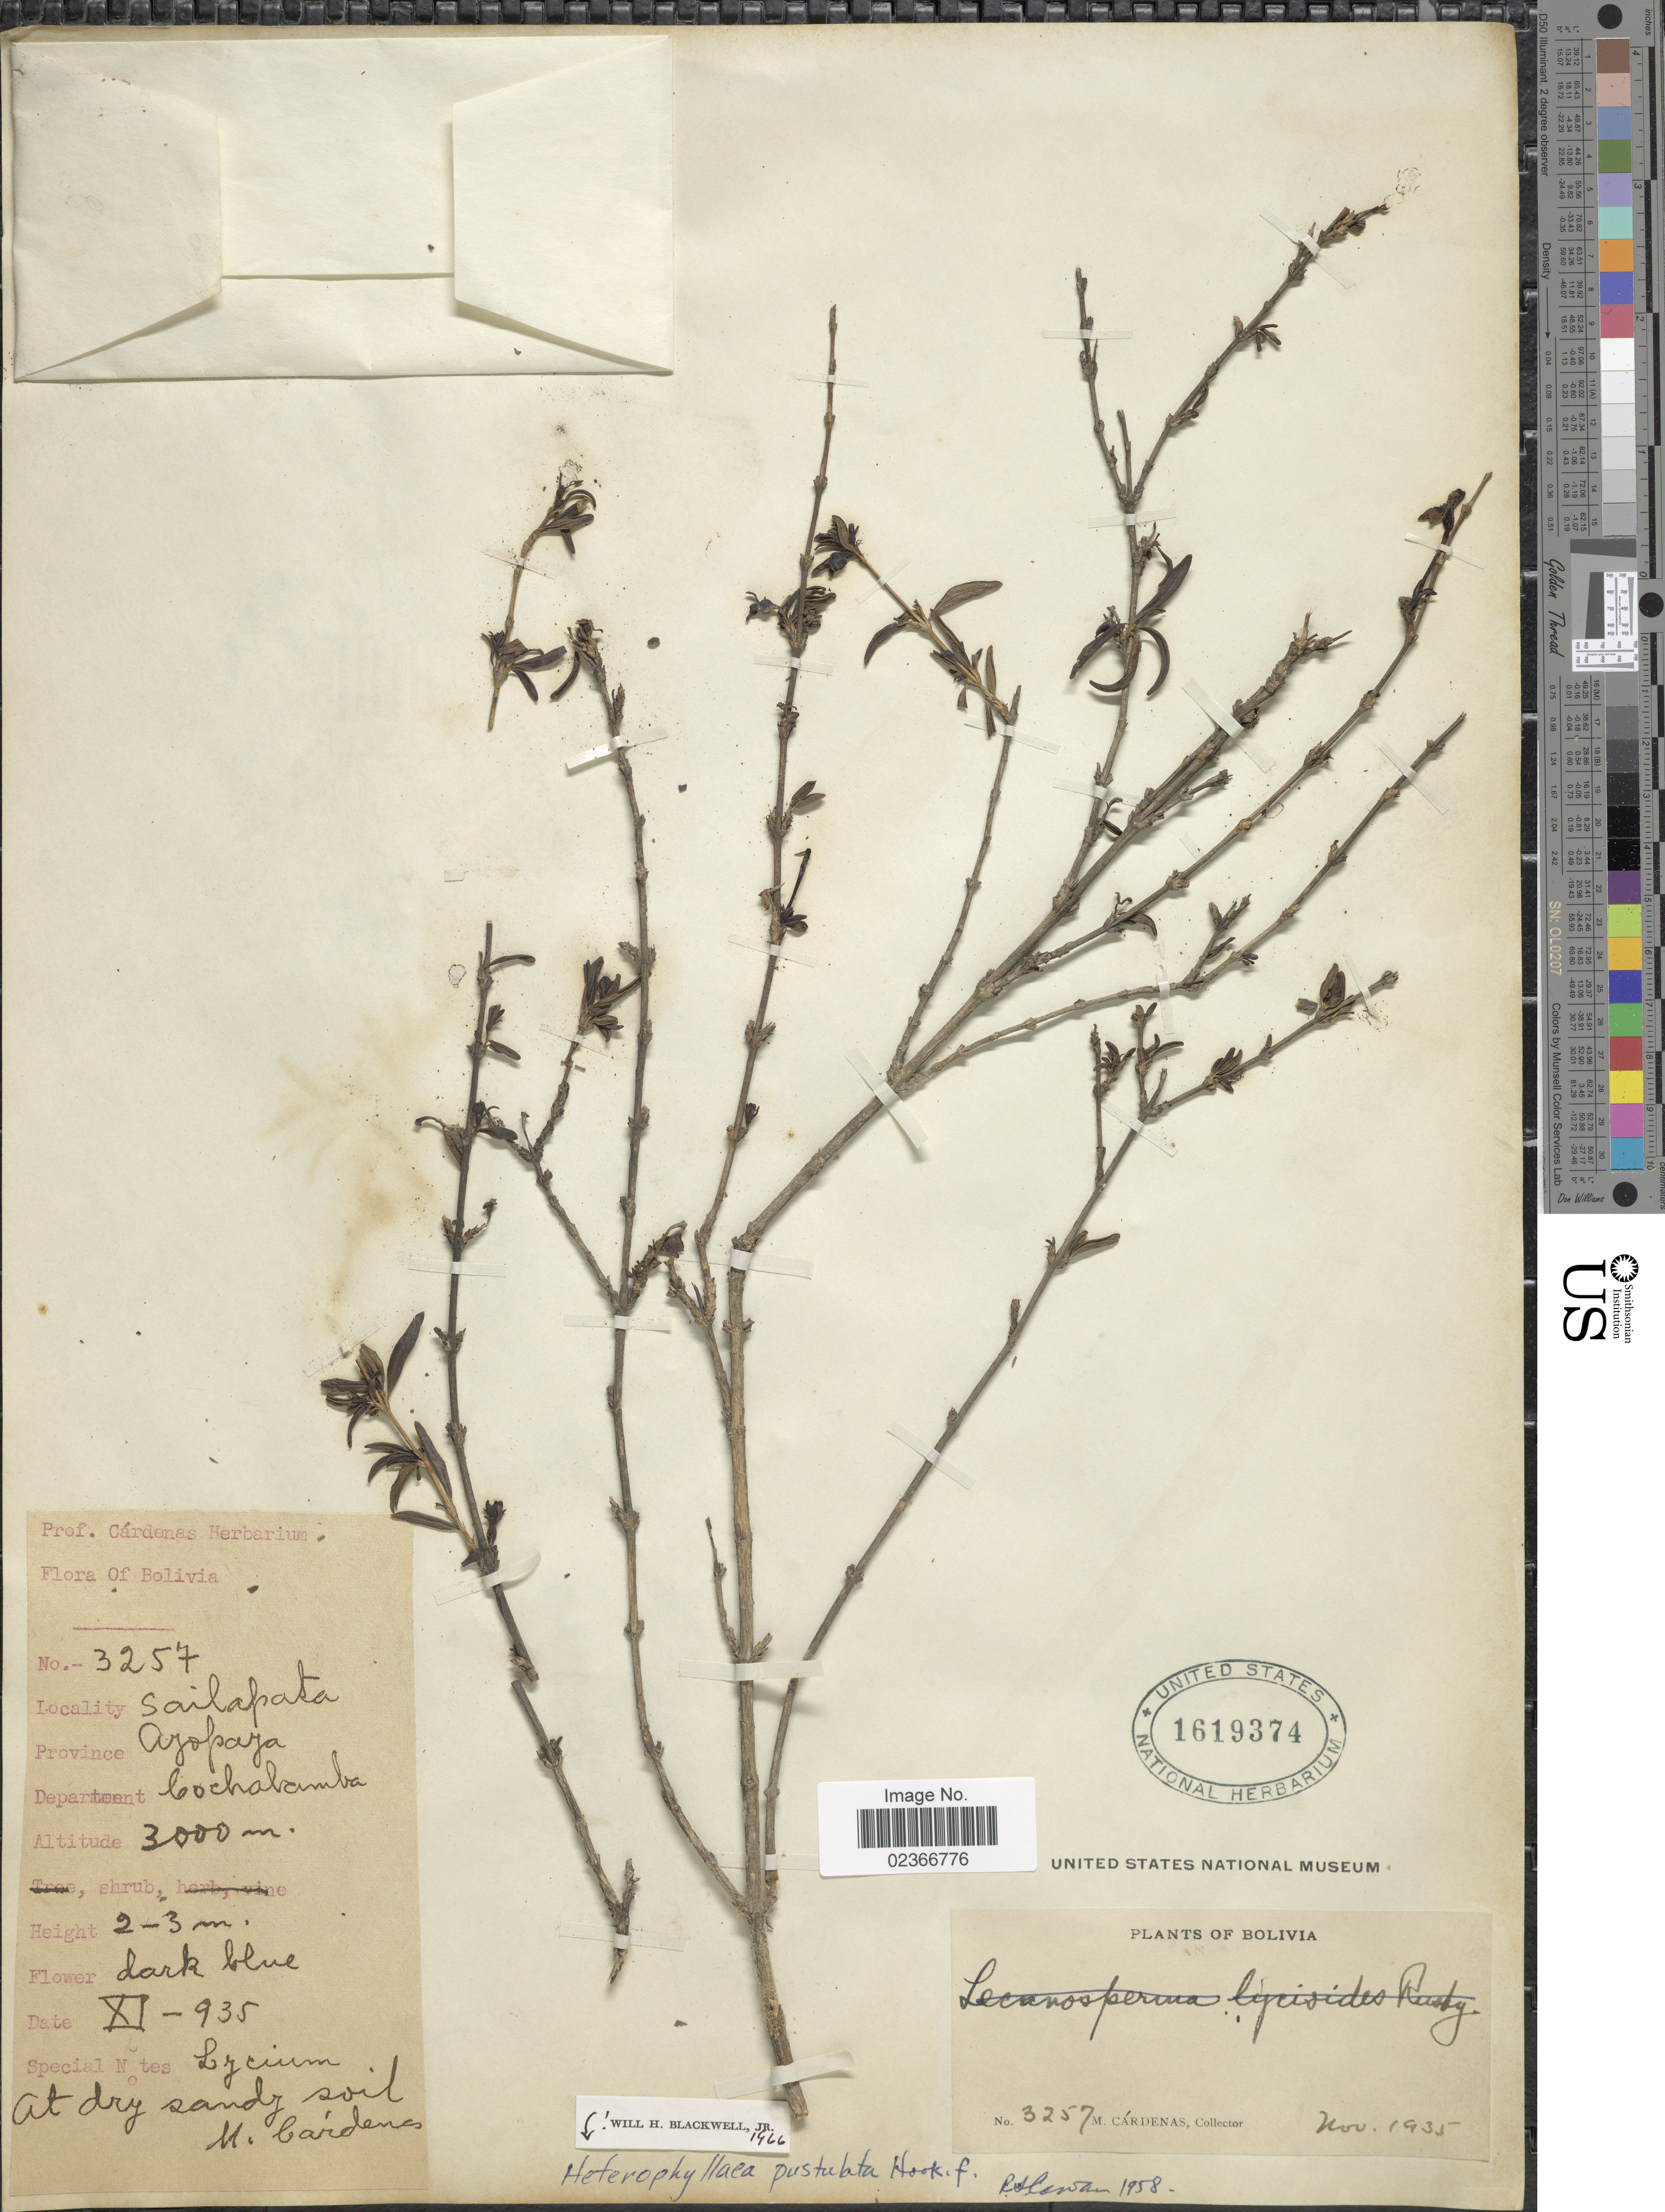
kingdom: Plantae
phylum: Tracheophyta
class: Magnoliopsida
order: Gentianales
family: Rubiaceae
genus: Heterophyllaea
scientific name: Heterophyllaea pustulata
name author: Hook. f.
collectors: M. Cárdenas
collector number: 3257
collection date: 1935-11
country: Bolivia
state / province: Cochabamba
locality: Sailapata, Province Ayopaja, Department Cochabamba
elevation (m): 3000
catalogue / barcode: US 1619374